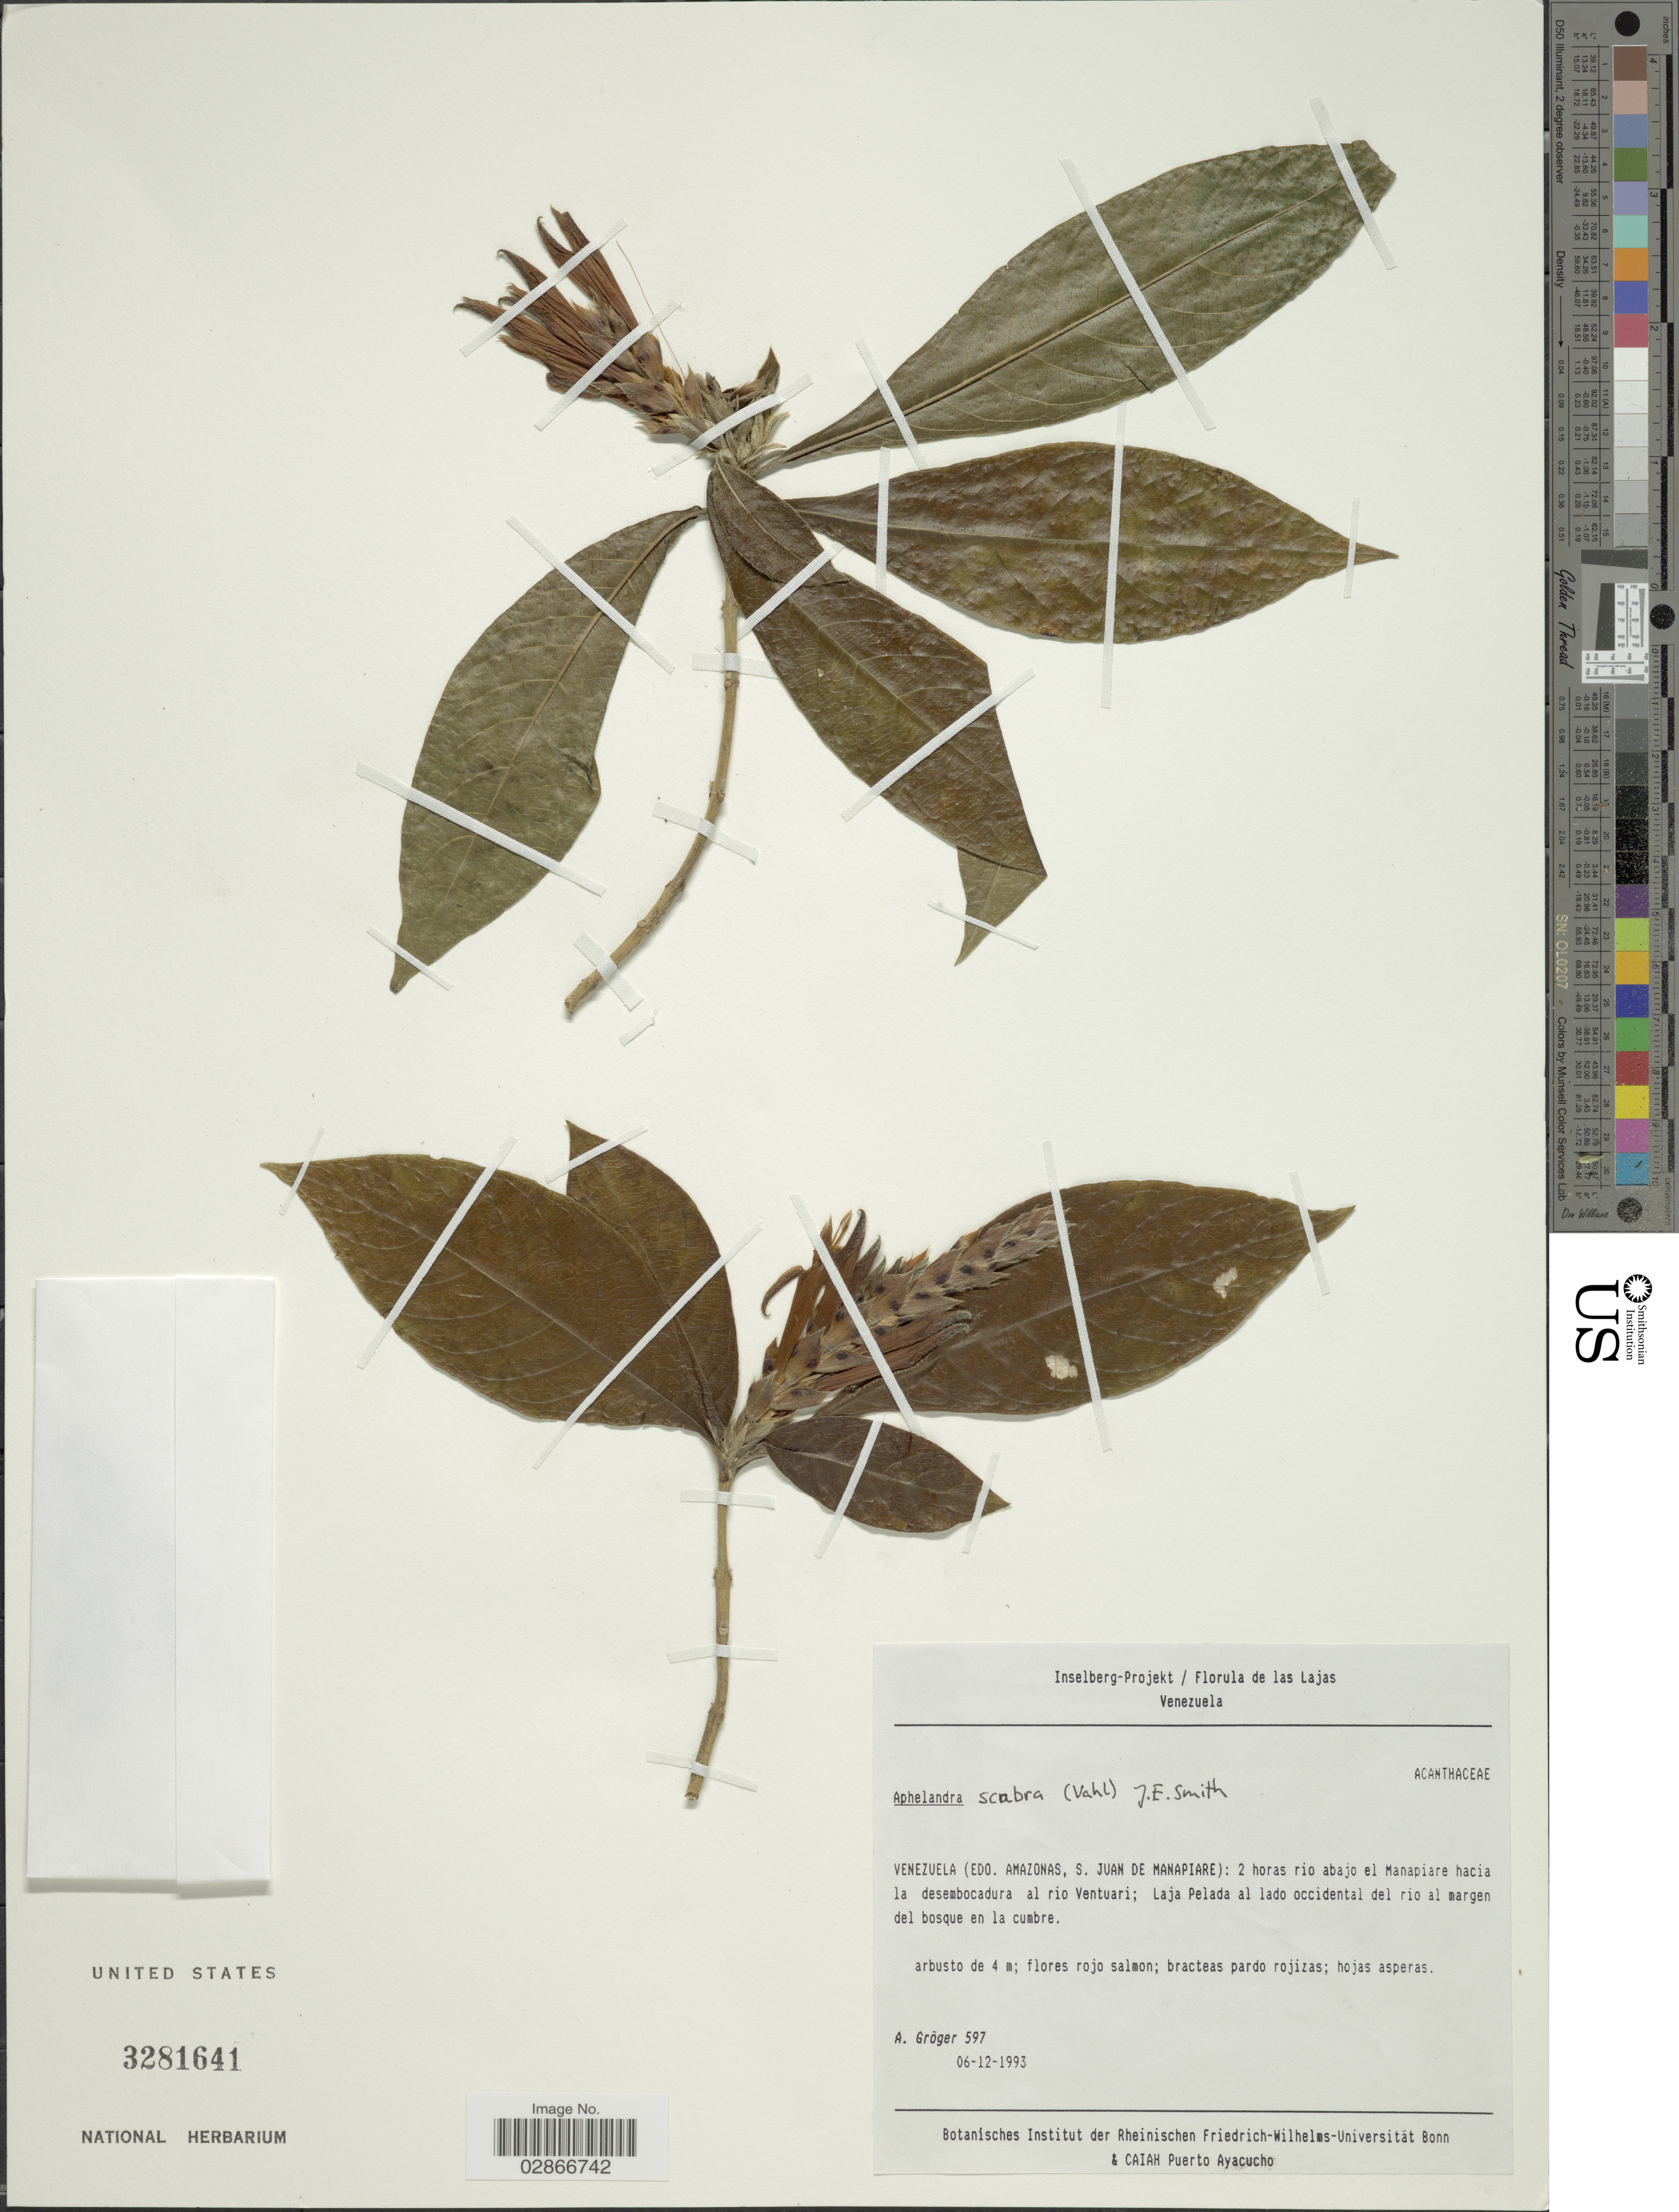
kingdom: Plantae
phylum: Tracheophyta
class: Magnoliopsida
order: Lamiales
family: Acanthaceae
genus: Aphelandra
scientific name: Aphelandra deppeana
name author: Schltdl. & Cham.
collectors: A. Gröger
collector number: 597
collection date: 1993-12-06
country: Venezuela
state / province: Amazonas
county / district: Manapiare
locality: San Juan de Manapiare, 2 horas rio abajo el Manapiare hacia la desembocadura al rio Ventuari; Laja Pelada al lado occidental del rio al margen del bosque en la cumbre.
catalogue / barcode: US 3281641